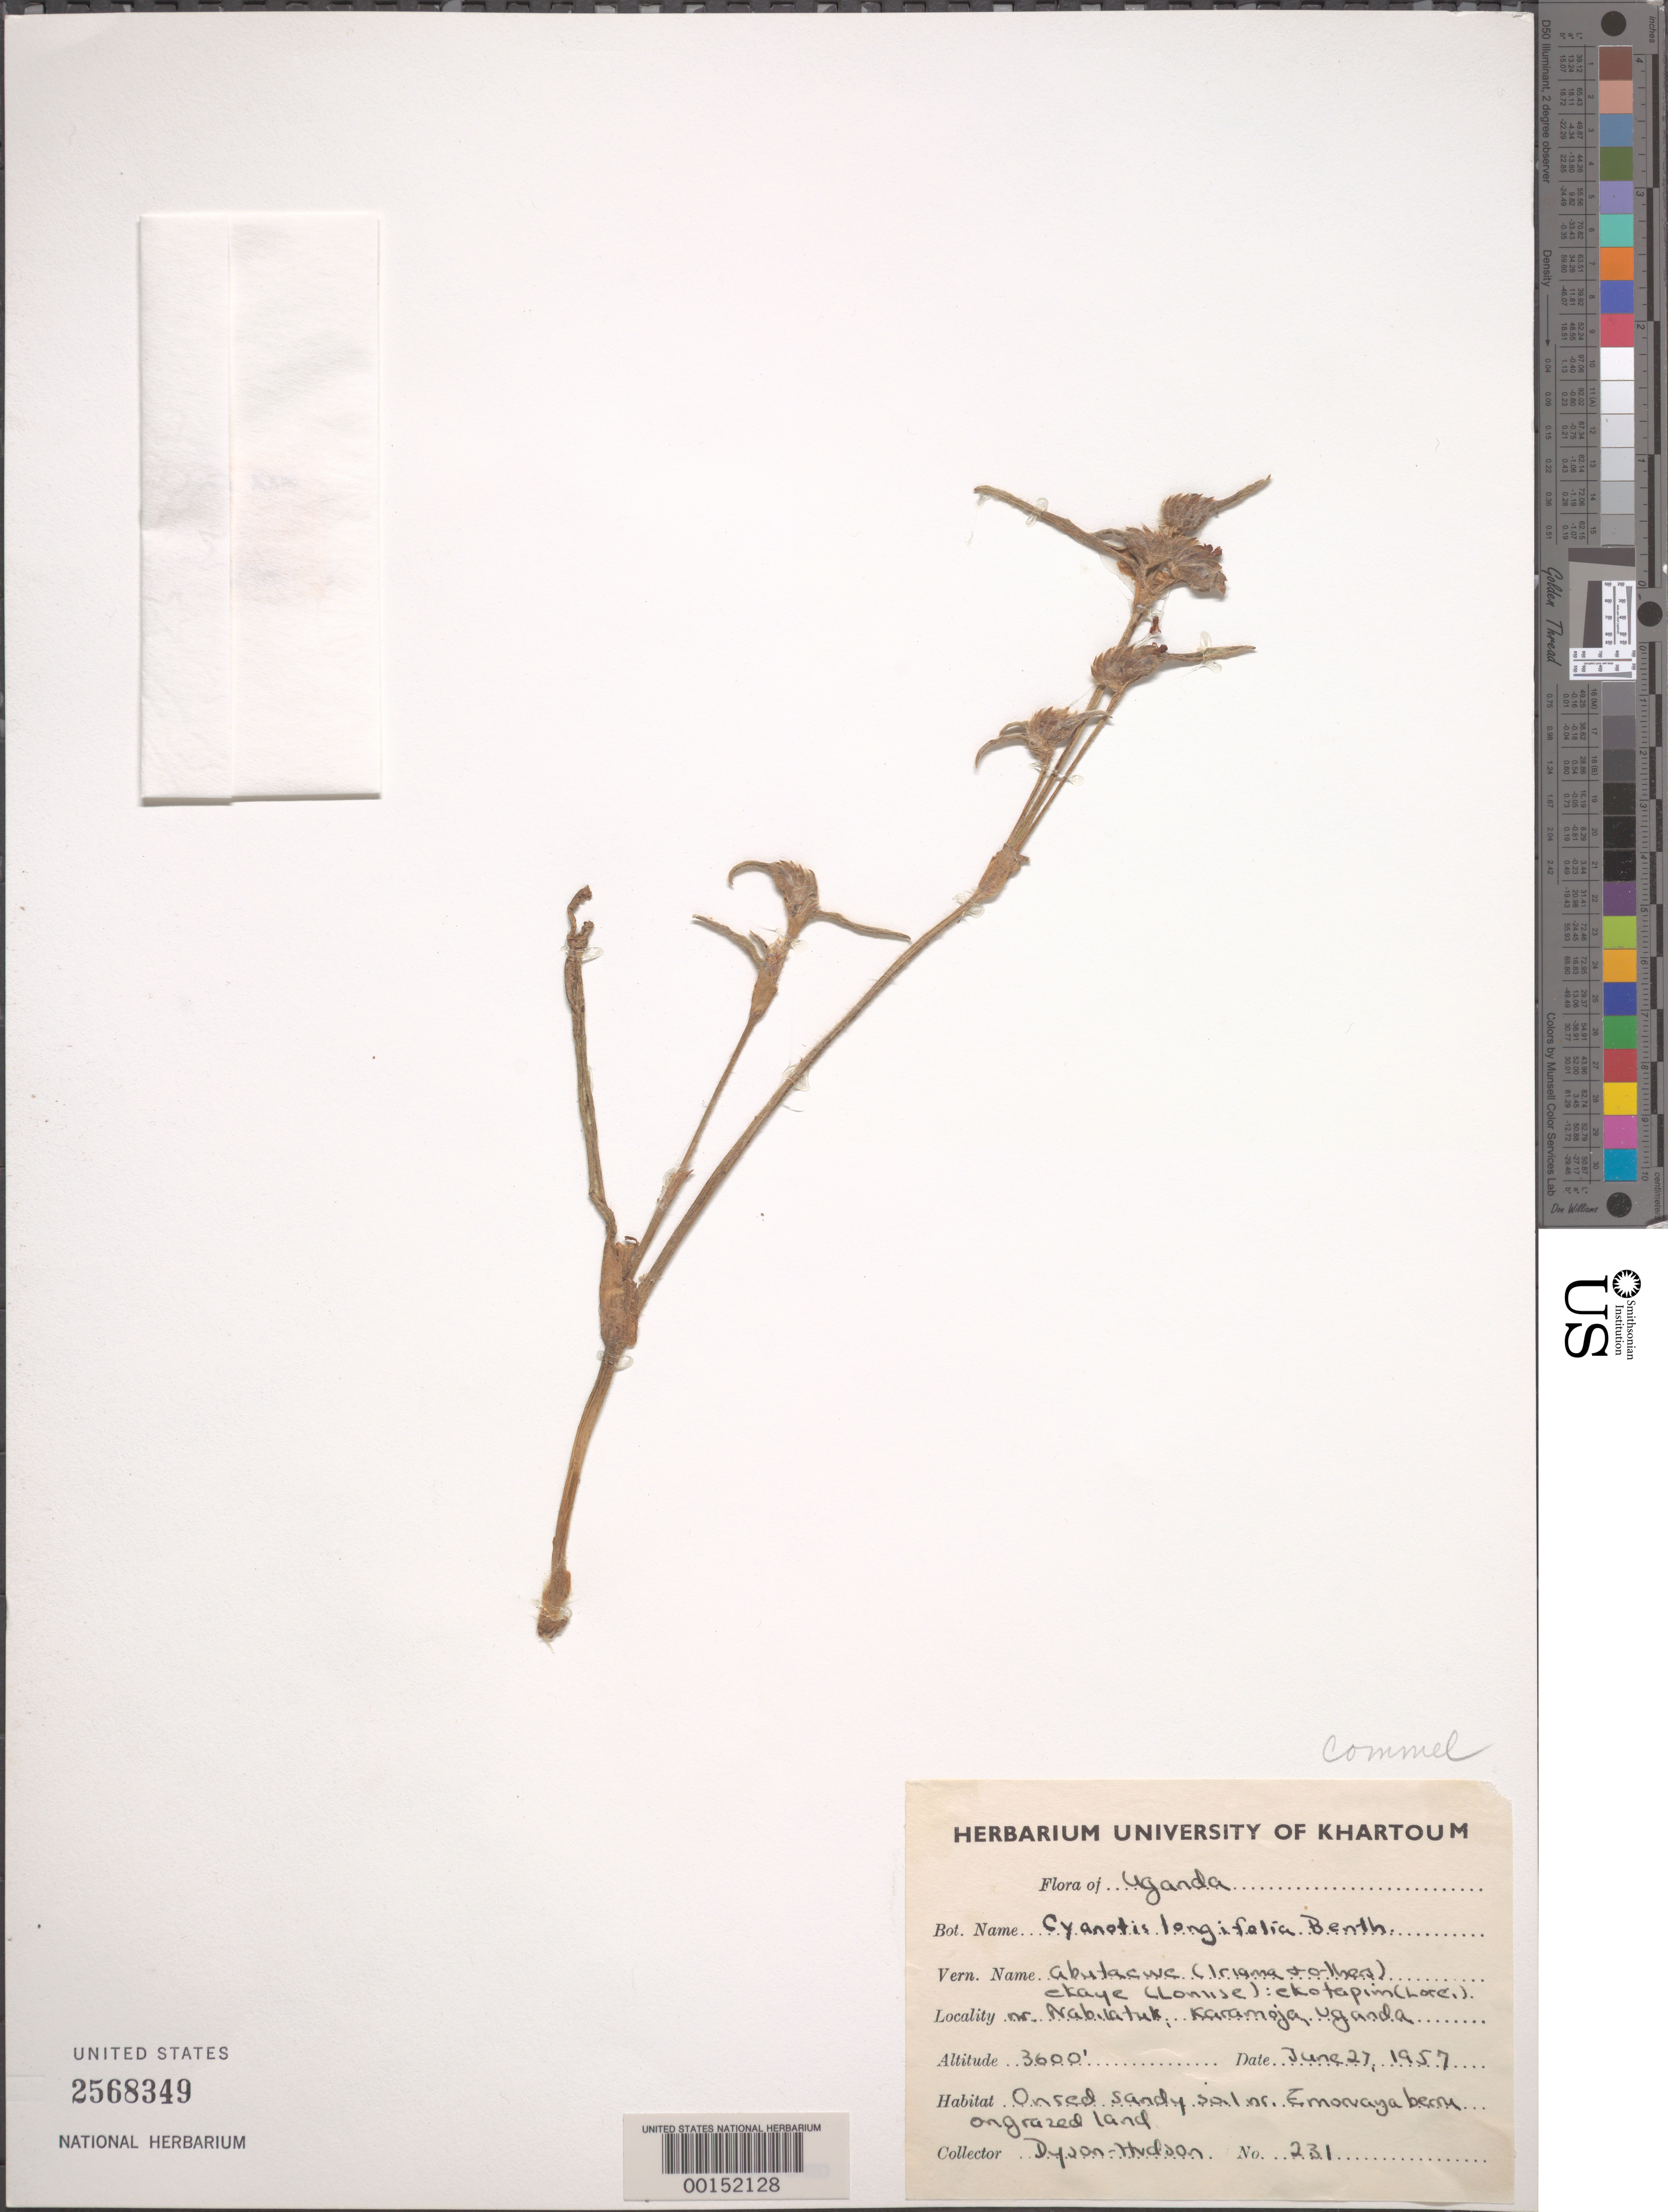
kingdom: Plantae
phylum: Tracheophyta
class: Liliopsida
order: Commelinales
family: Commelinaceae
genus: Cyanotis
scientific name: Cyanotis longifolia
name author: Benth.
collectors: Dyson-Hudson, --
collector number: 231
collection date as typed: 27 Jun 1957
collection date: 1957-06-27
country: Uganda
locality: Nabilatuk, karamoja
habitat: Red, sandy soil, grazed grassland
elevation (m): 1098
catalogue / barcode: US 2568349